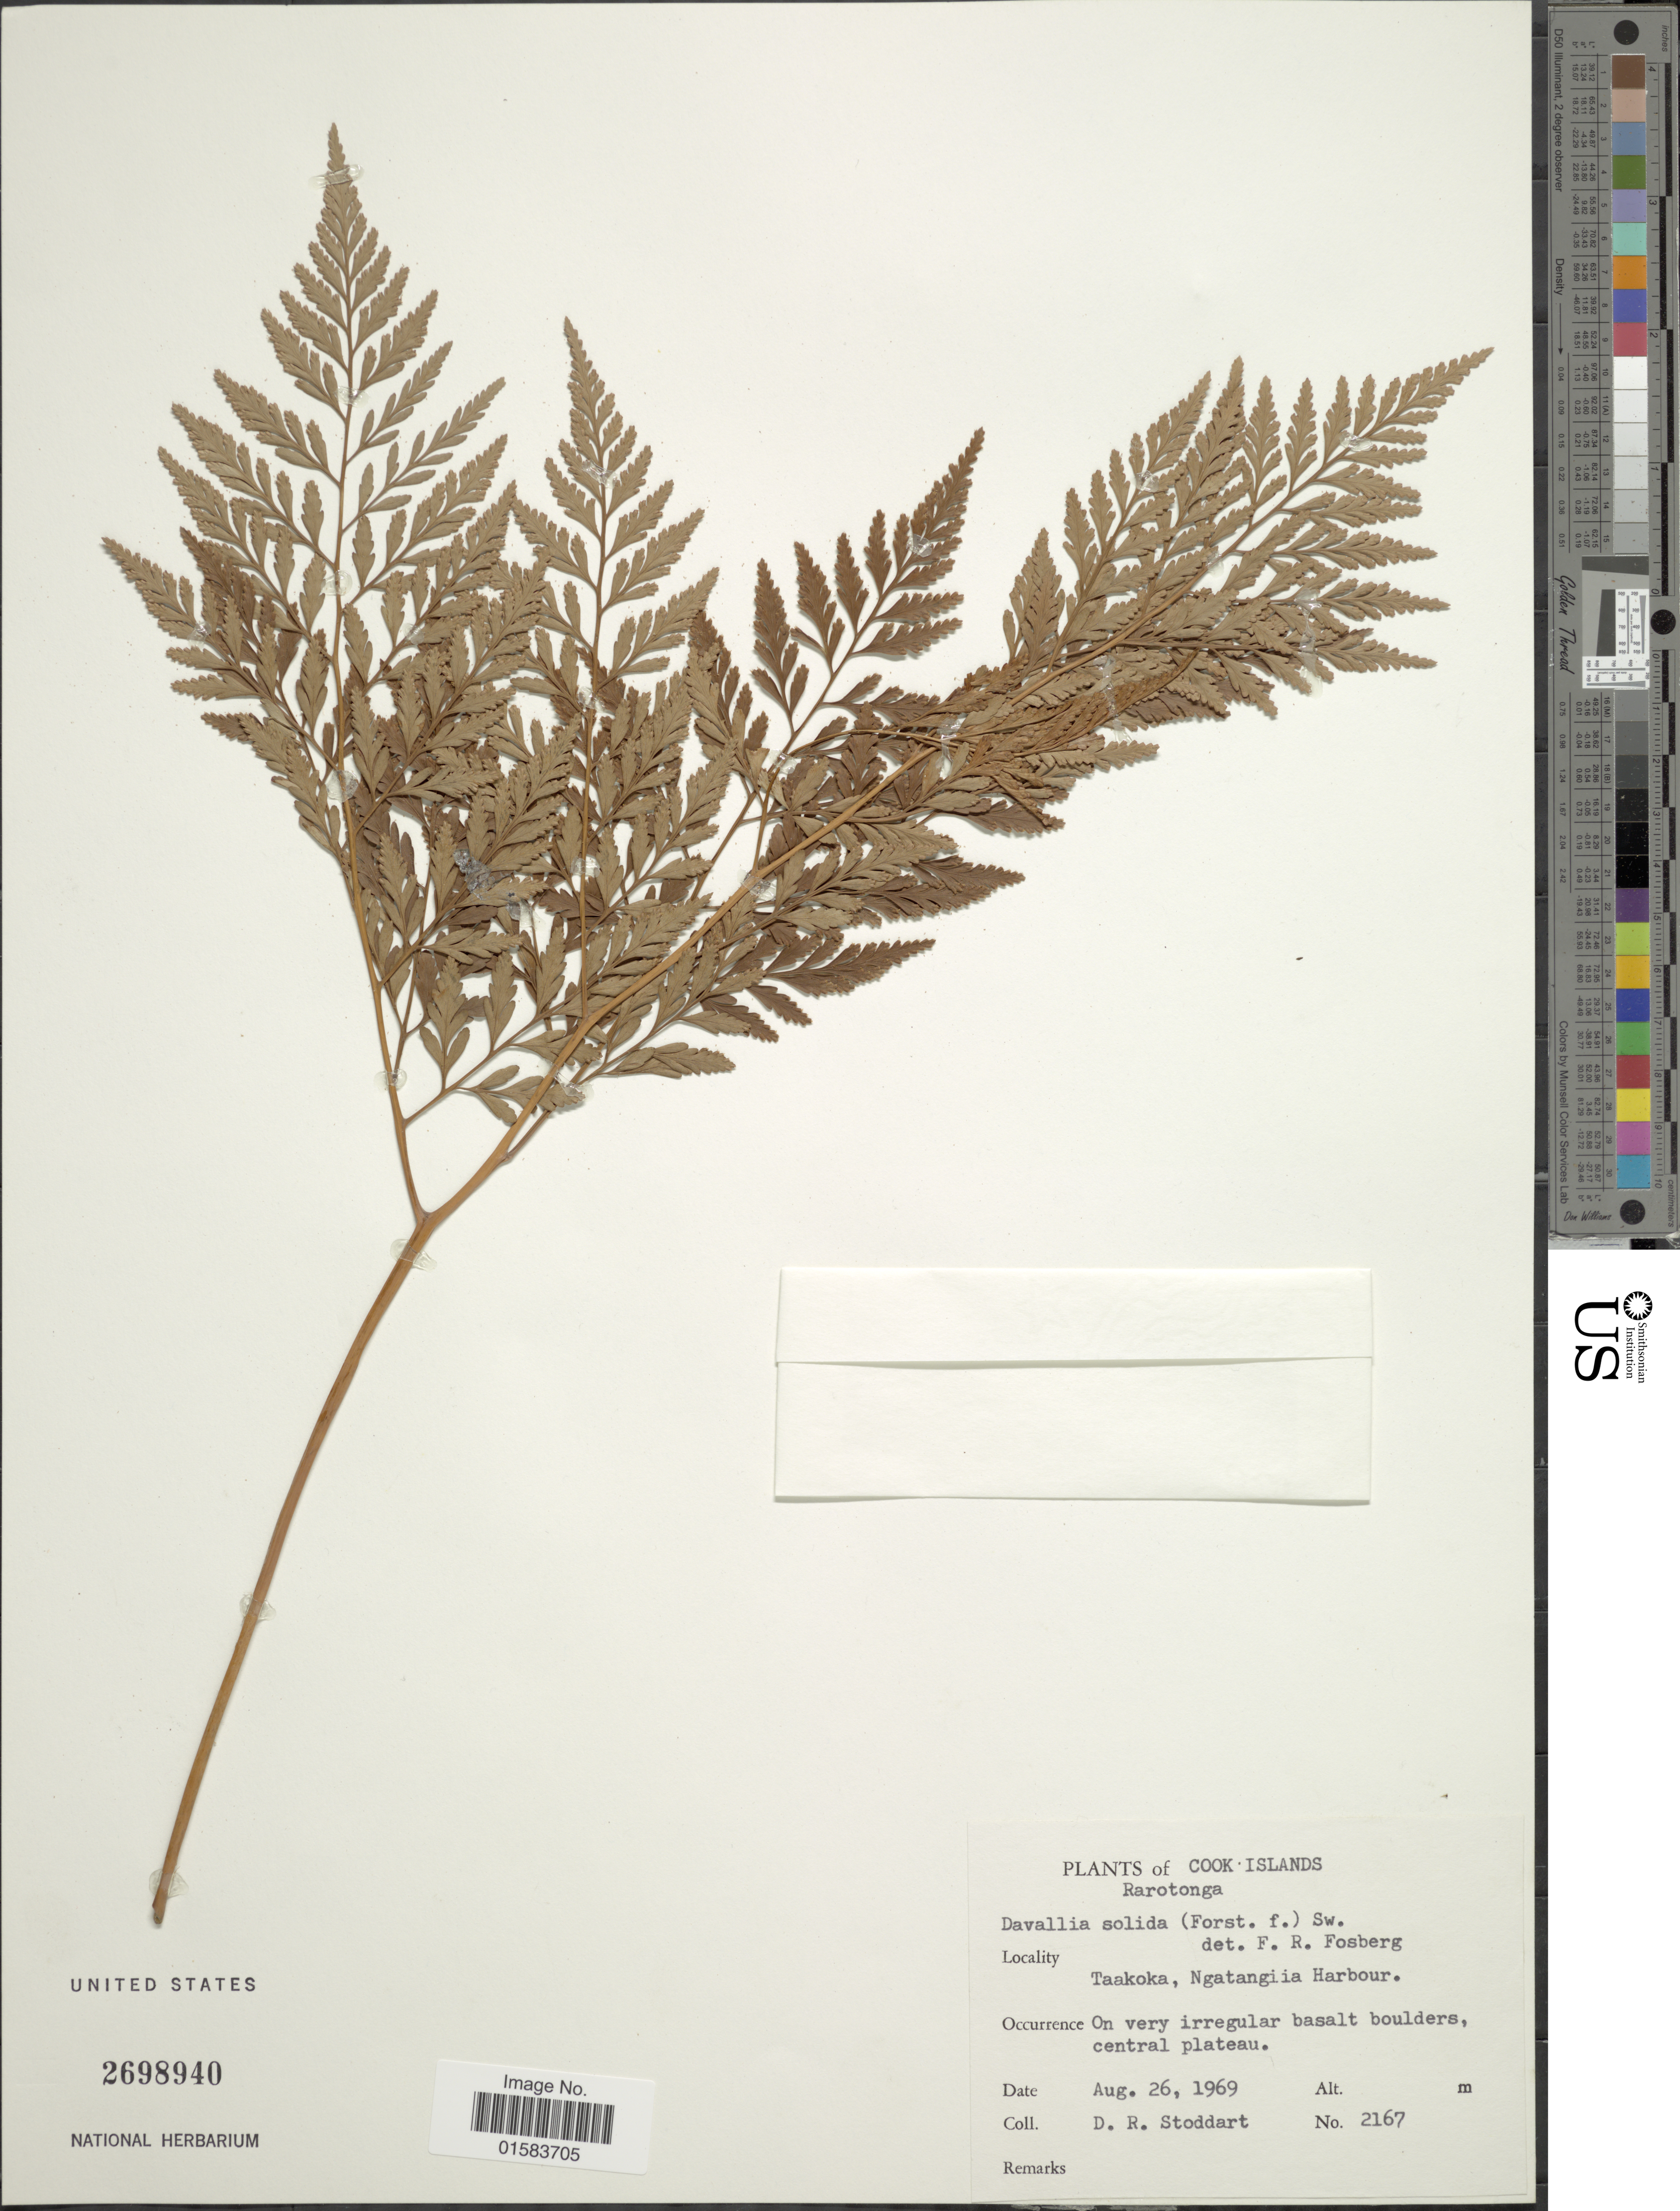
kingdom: Plantae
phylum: Tracheophyta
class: Polypodiopsida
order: Polypodiales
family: Davalliaceae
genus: Davallia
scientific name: Davallia solida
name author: (G. Forst.) Sw.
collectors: D. R. Stoddart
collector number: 2167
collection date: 1969-08-26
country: Cook Islands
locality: Taakoka, Ngatangiia Harbour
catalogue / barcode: US 2698940